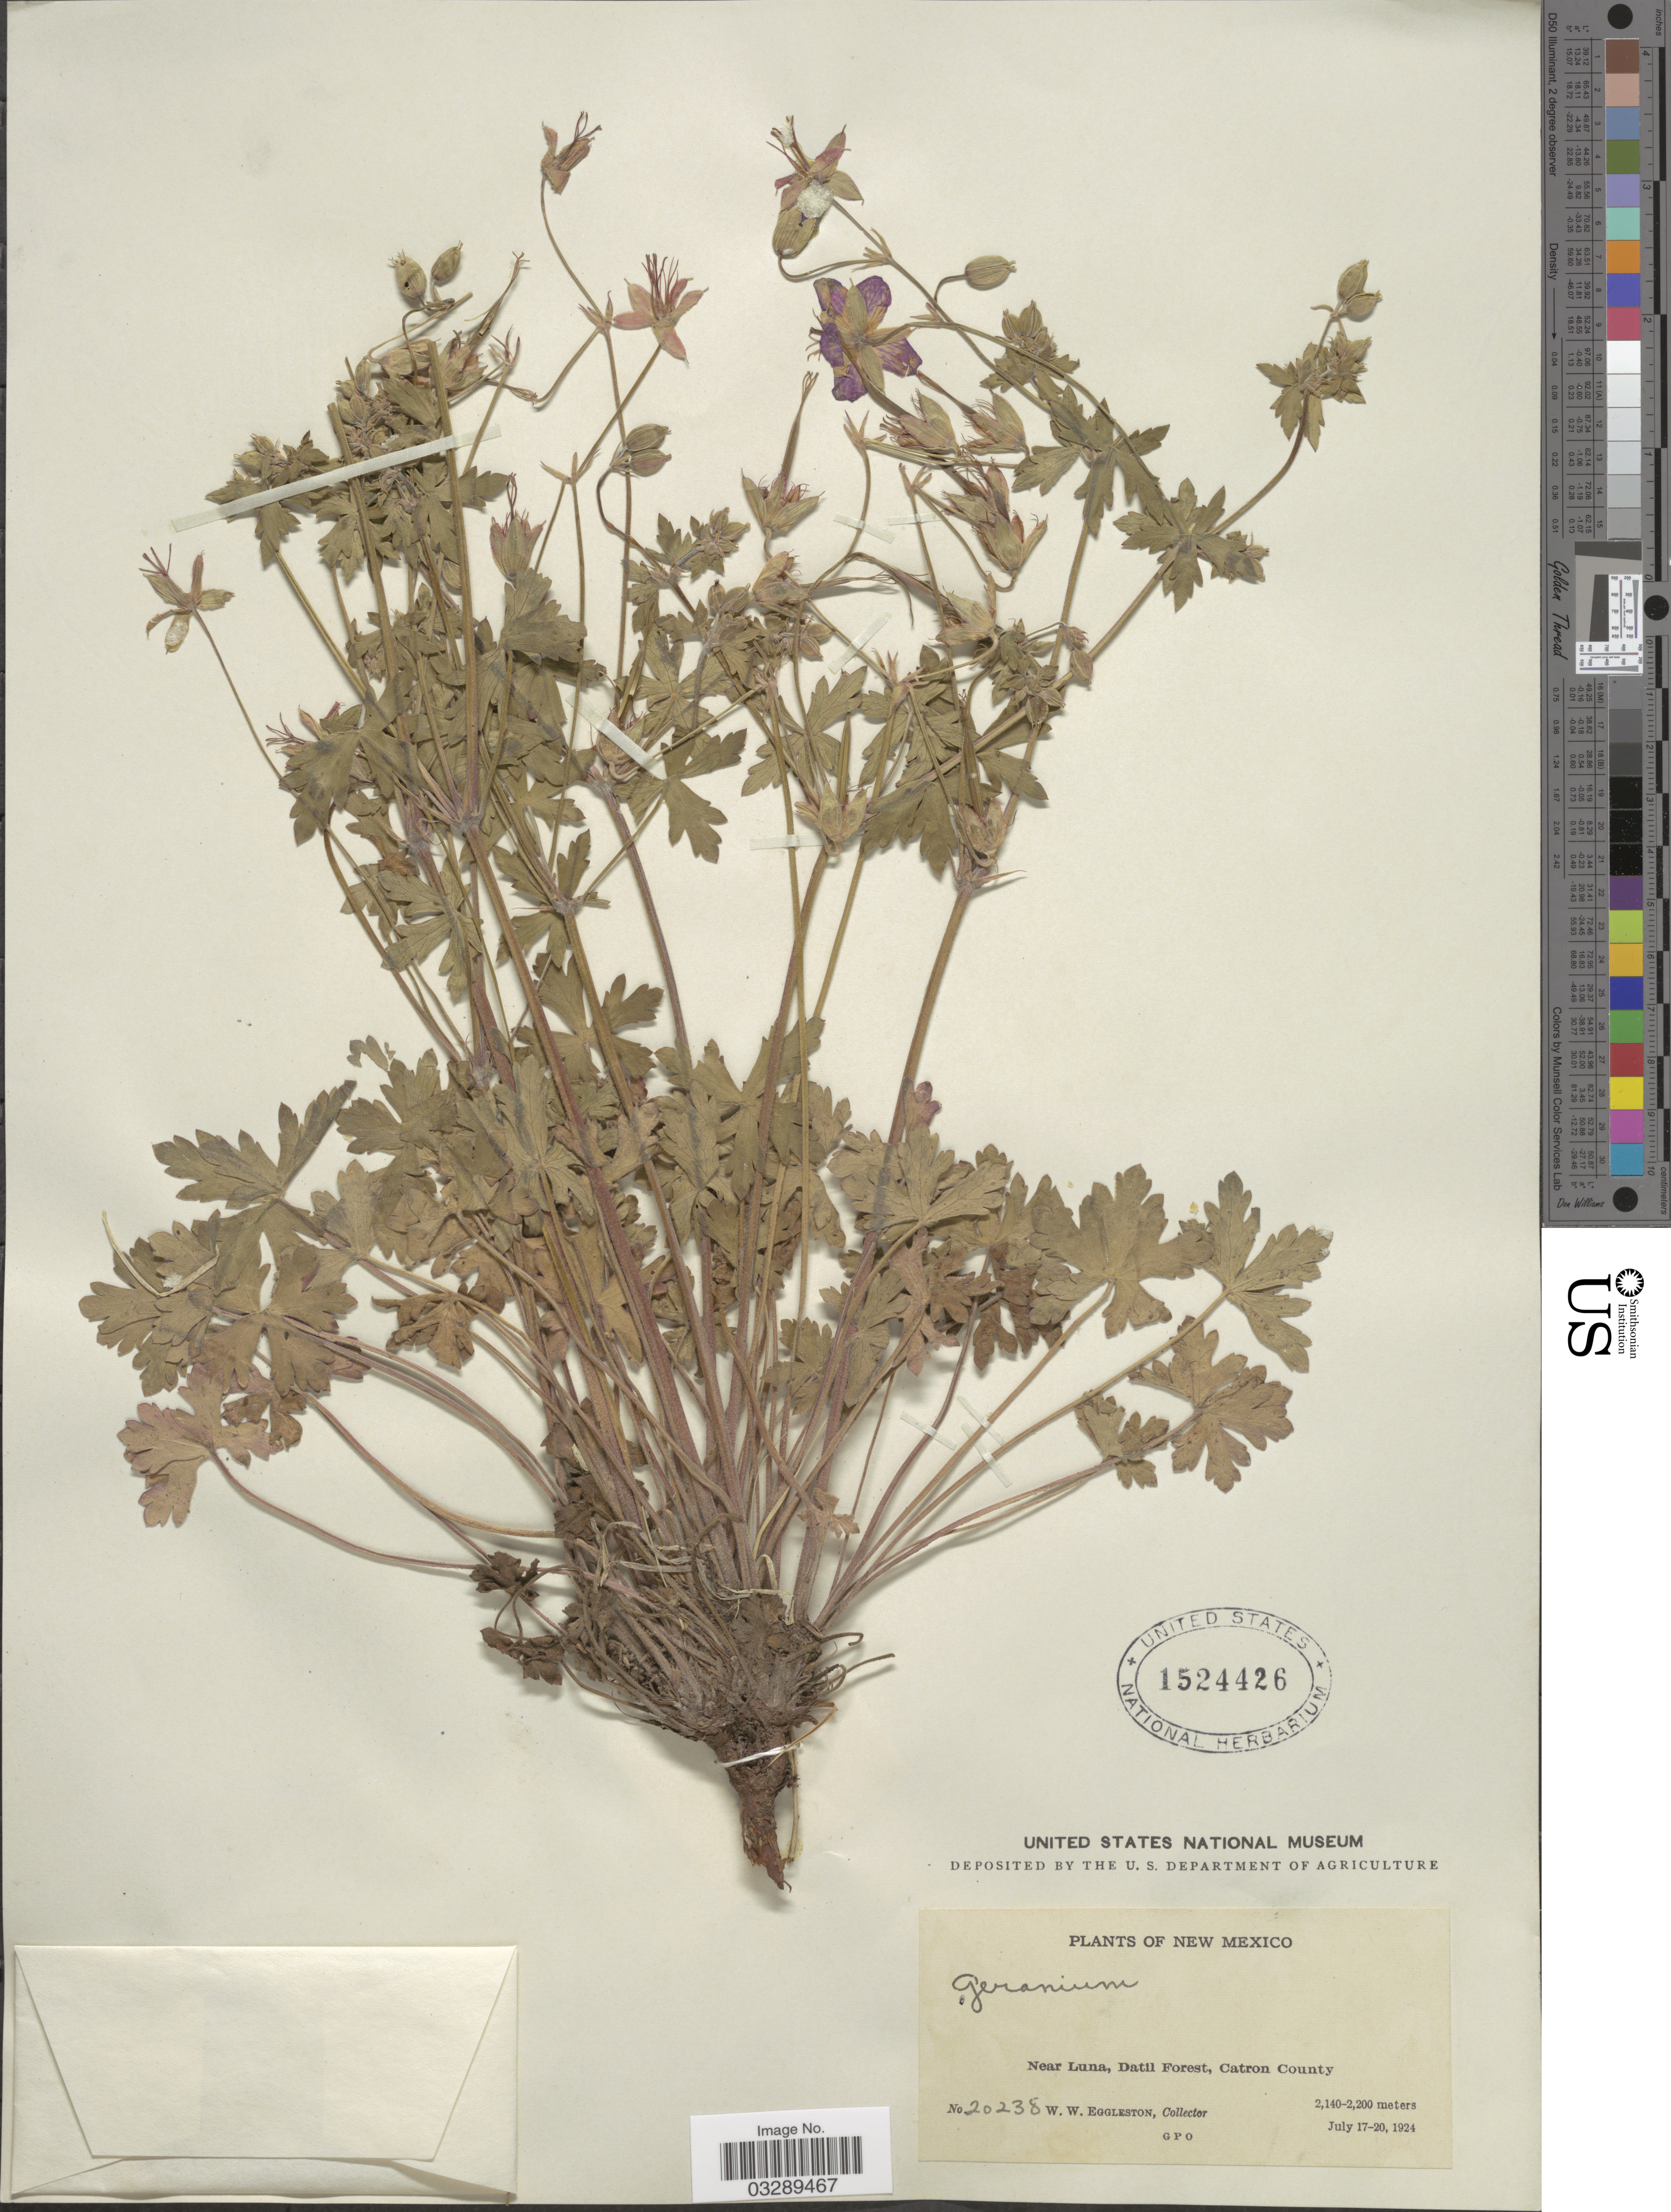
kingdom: Plantae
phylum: Tracheophyta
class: Magnoliopsida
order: Geraniales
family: Geraniaceae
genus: Geranium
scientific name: Geranium sp.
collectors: W. W. Eggleston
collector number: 20238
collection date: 1924-07-17/1924-07-20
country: United States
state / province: New Mexico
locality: Near Luna, Datil Forest, Catron County.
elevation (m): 2140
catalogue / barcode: US 1524426